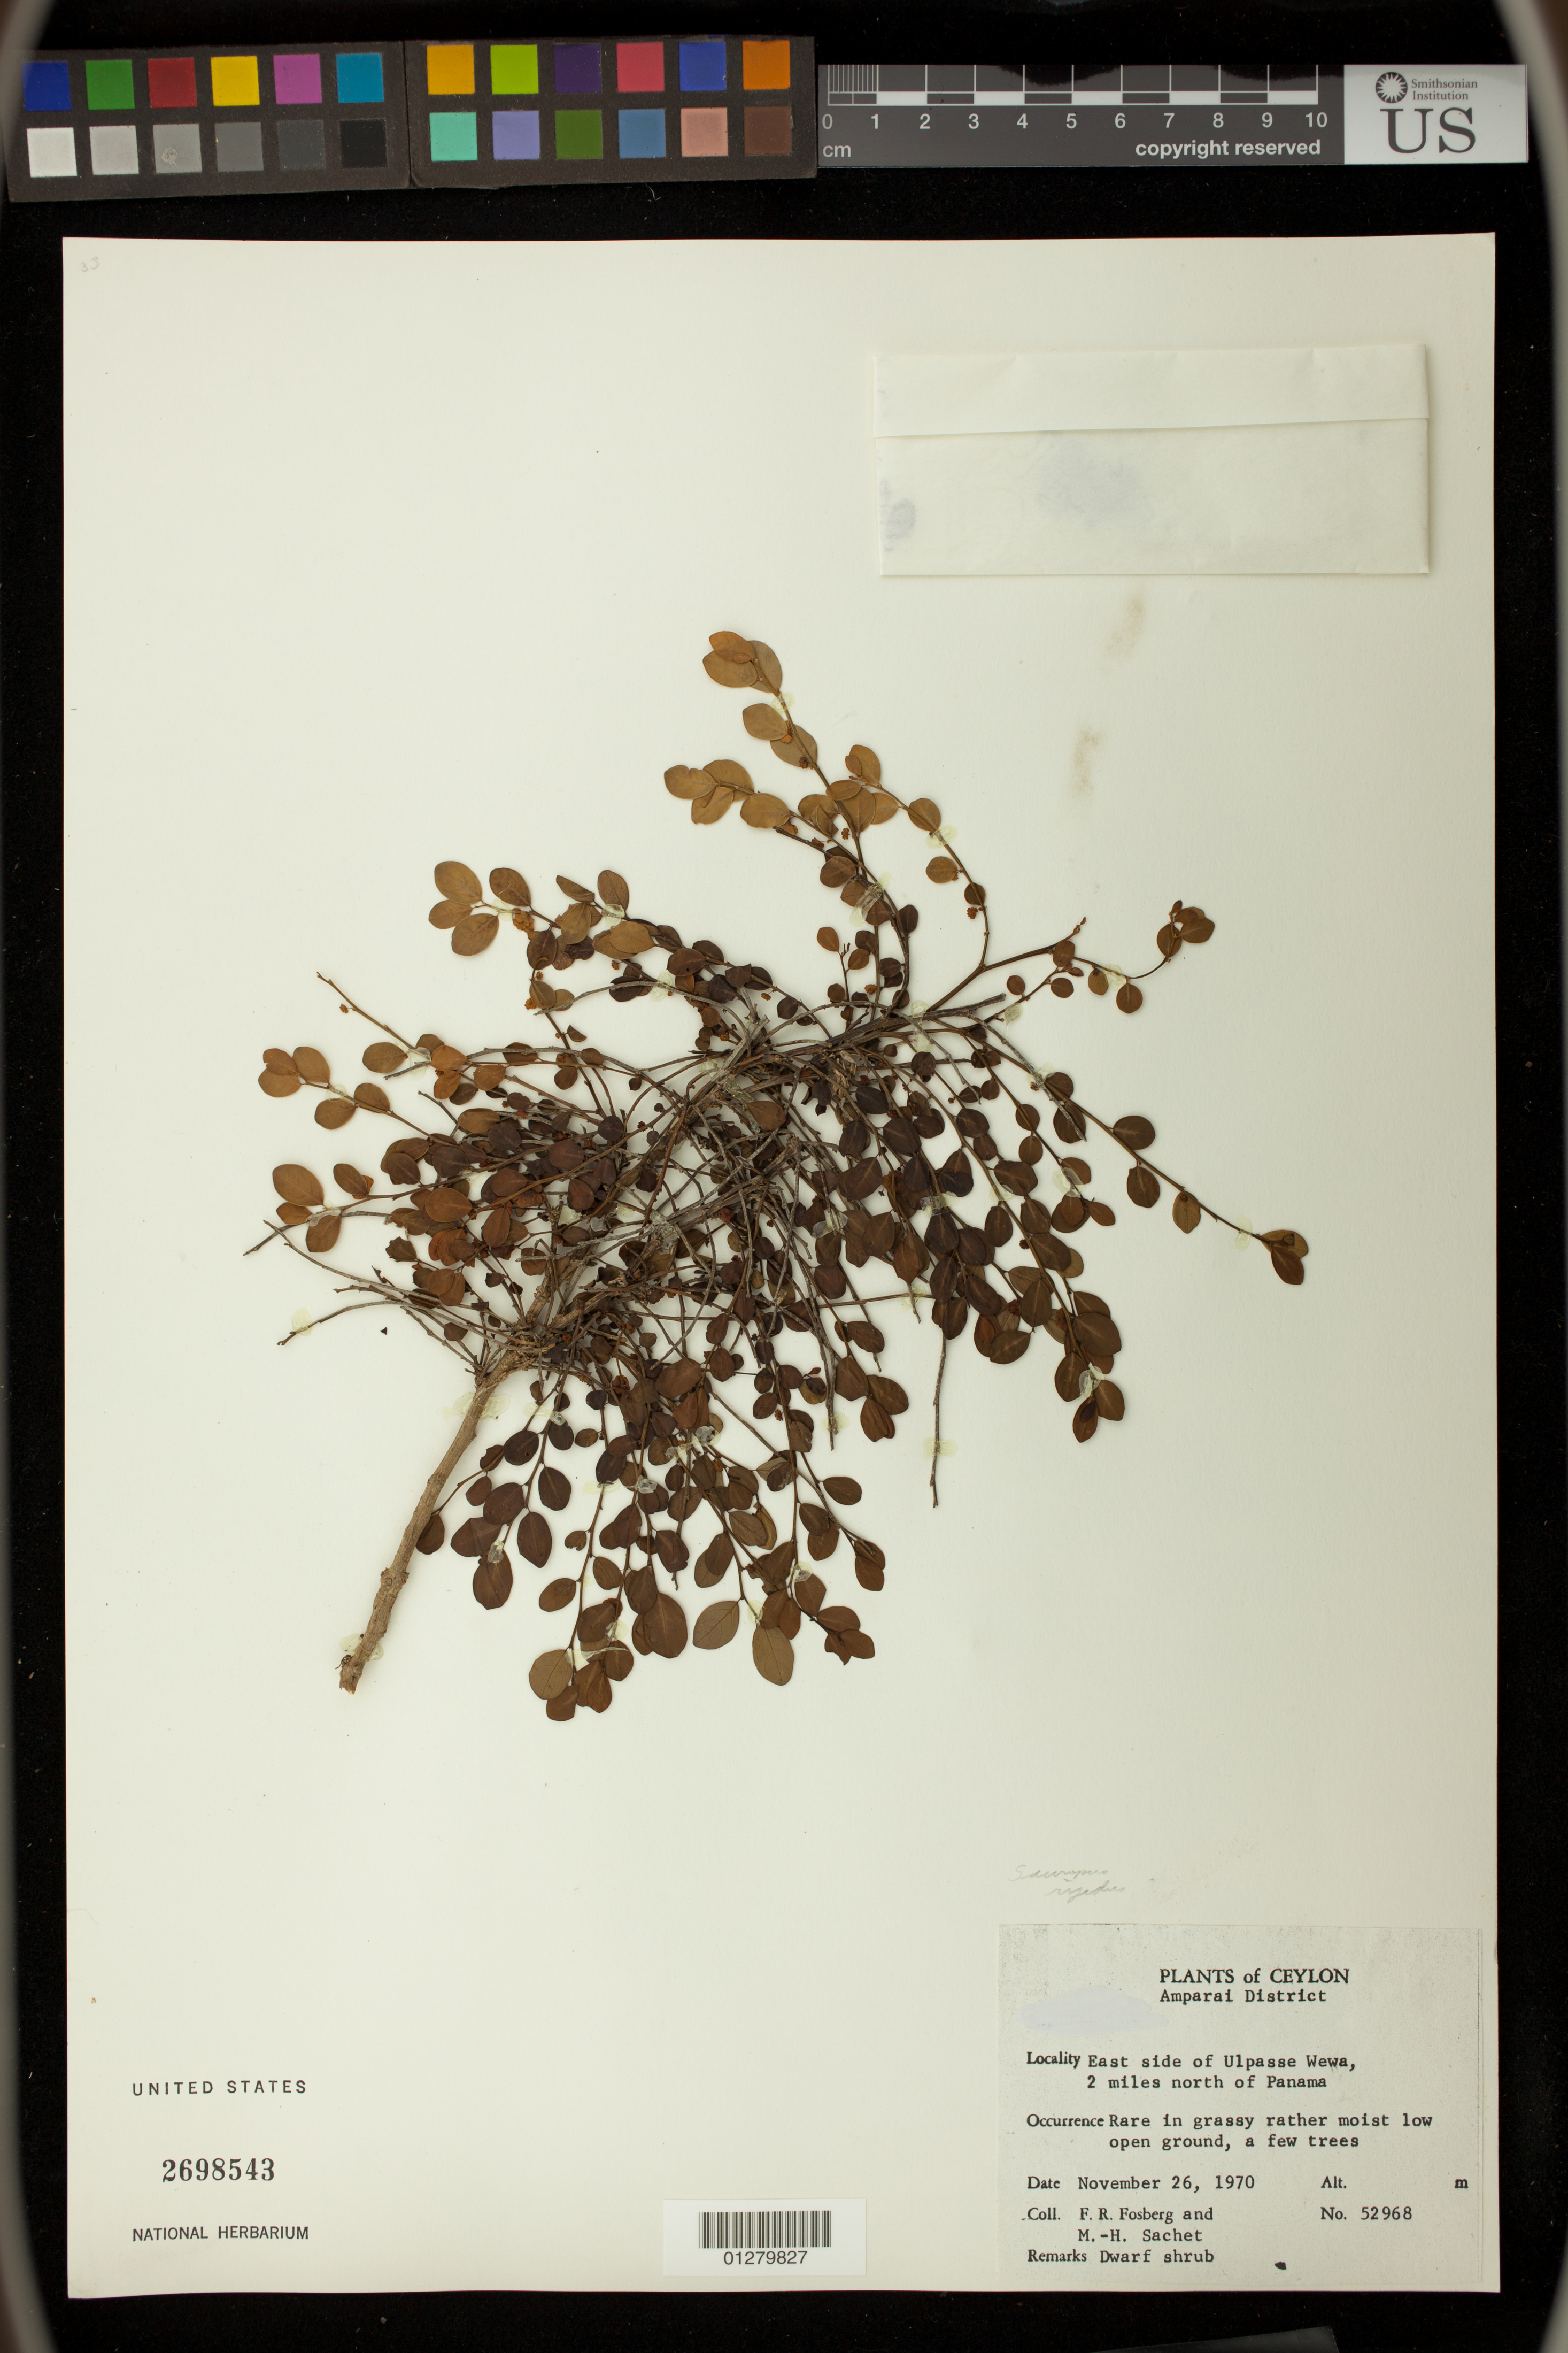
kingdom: Plantae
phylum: Tracheophyta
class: Magnoliopsida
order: Malpighiales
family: Phyllanthaceae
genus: Sauropus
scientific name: Sauropus quadrangularis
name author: (Willd.) Müll. Arg.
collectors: F. R. Fosberg & M.-H. Sachet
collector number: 52968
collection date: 1970-11-26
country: Sri Lanka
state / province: Eastern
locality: Amparai District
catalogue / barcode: US 2698543